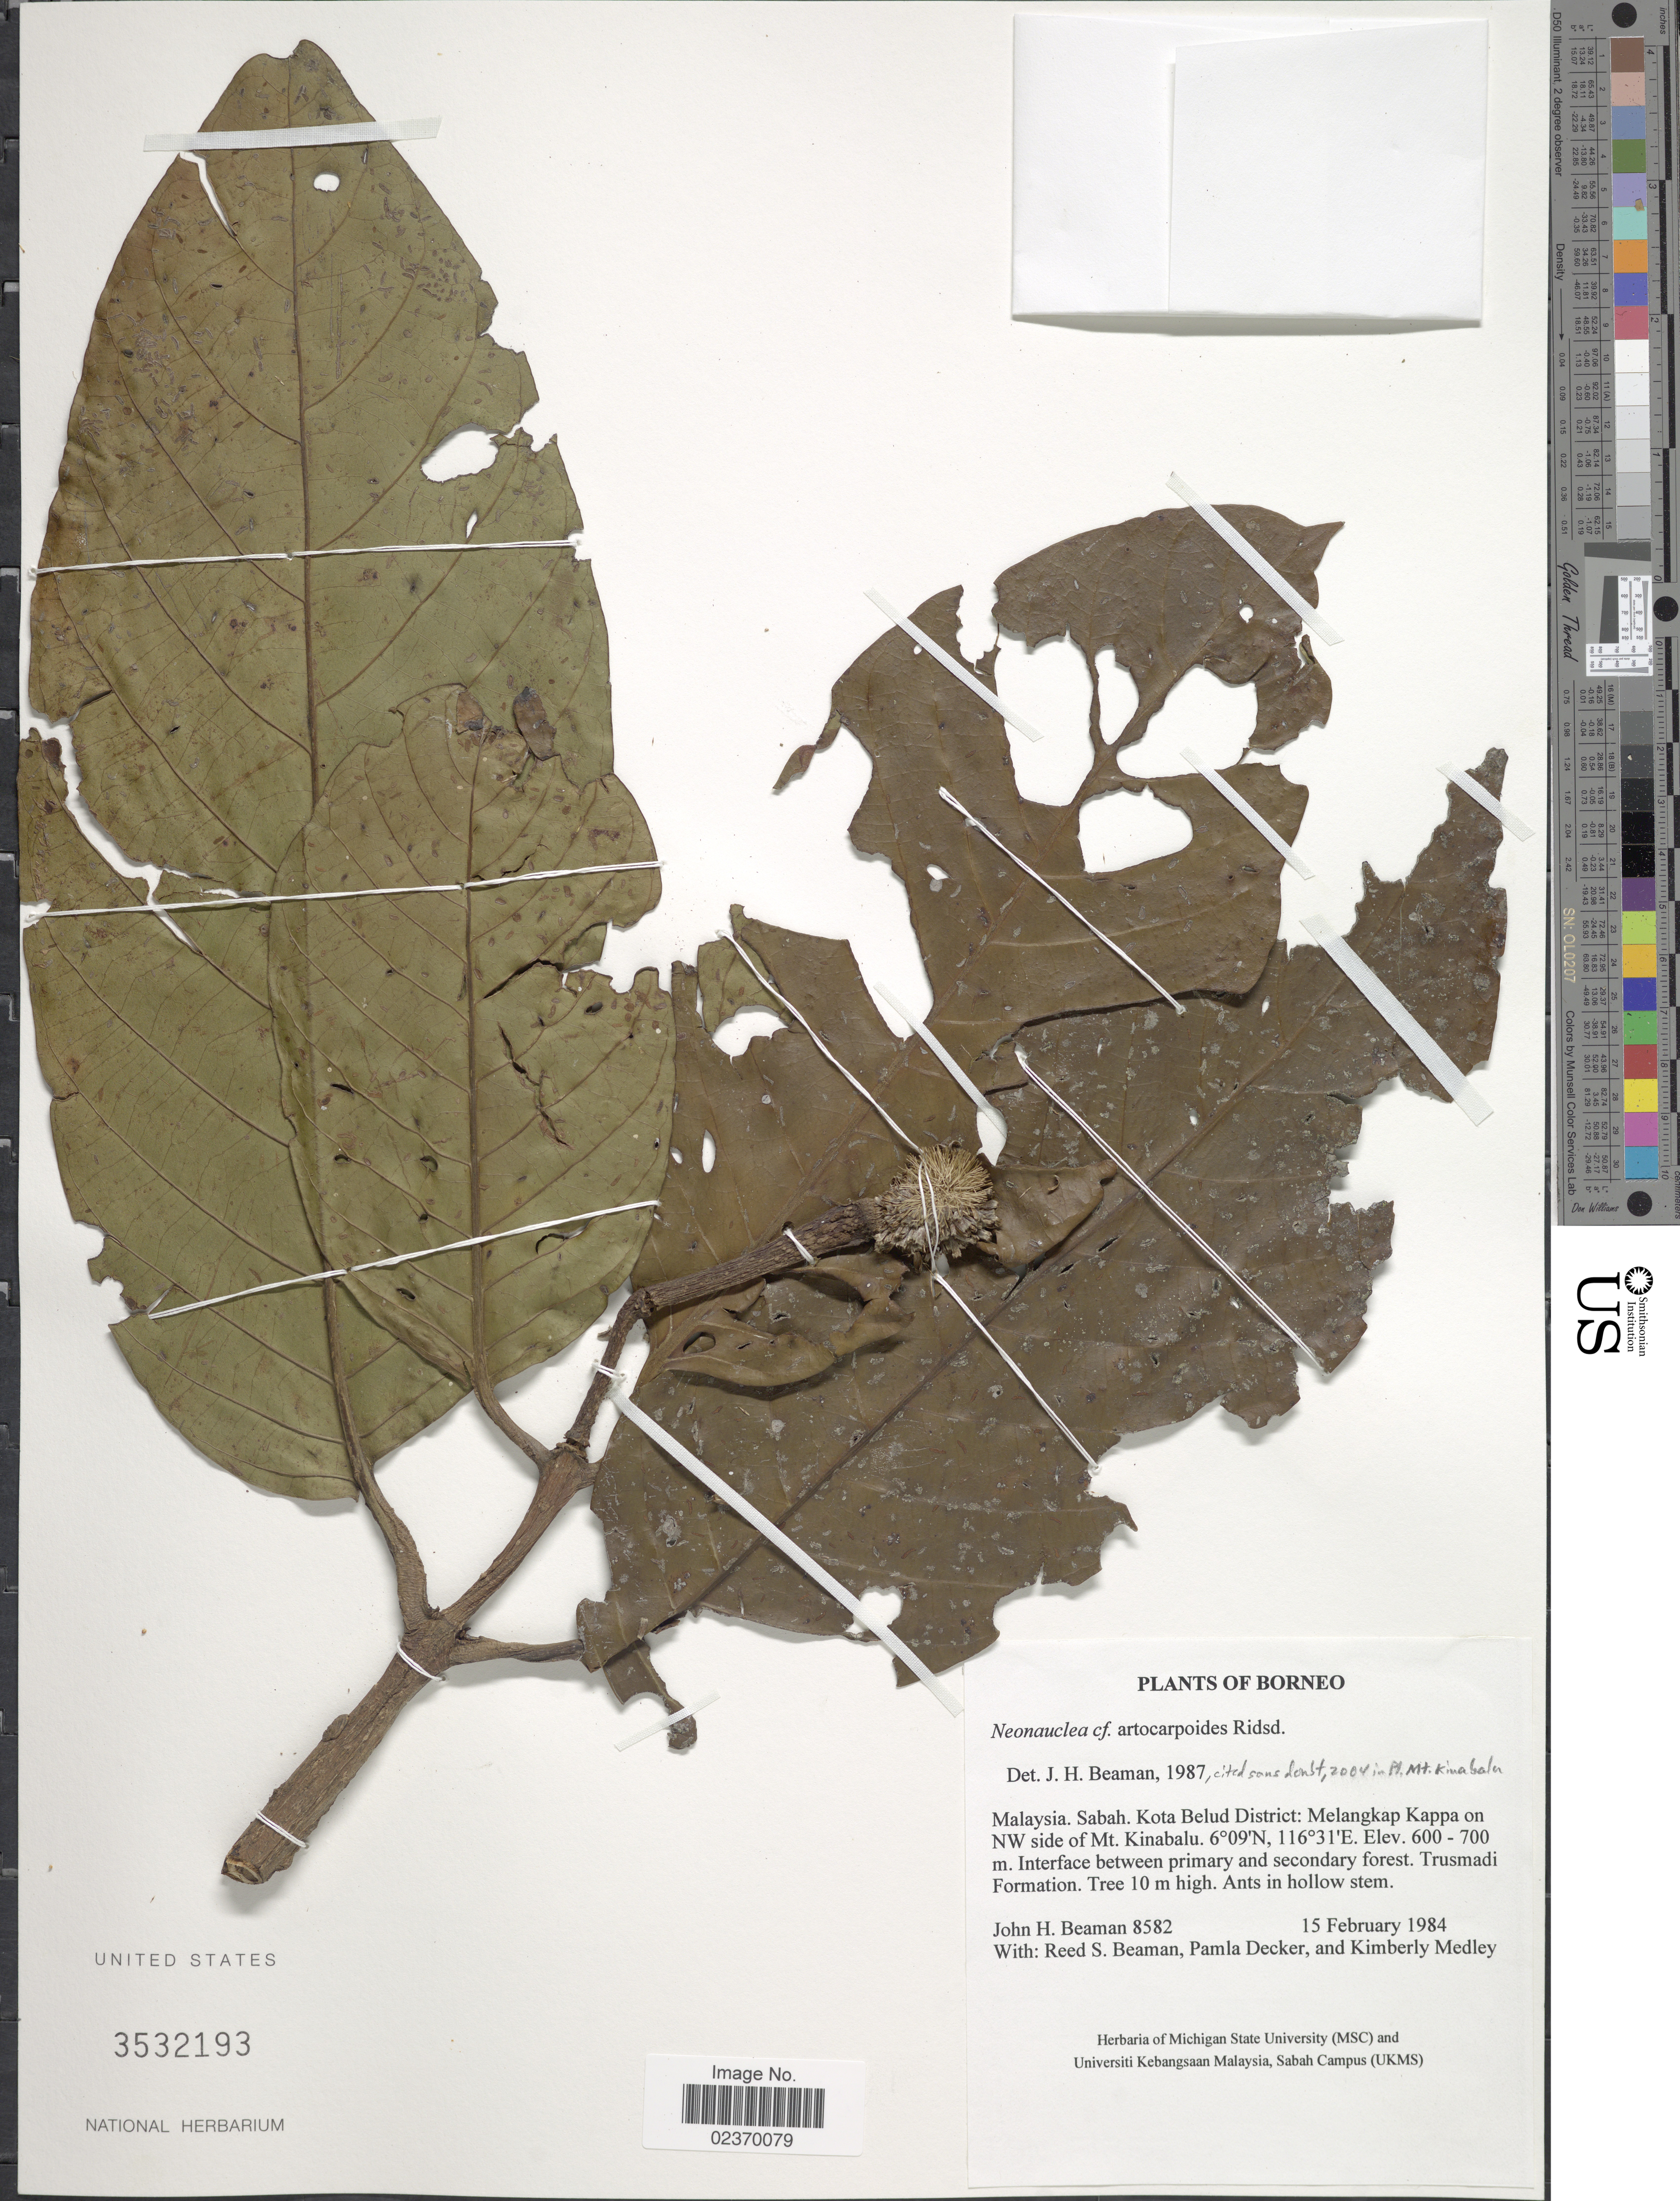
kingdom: Plantae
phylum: Tracheophyta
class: Magnoliopsida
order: Gentianales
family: Rubiaceae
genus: Neonauclea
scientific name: Neonauclea artocarpoides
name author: Risdale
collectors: J. H. Beaman, R. S. Beaman, P. Decker & K. Medley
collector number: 8582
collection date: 1984-02-15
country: Malaysia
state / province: Sabah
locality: Kota Belud District: Melangkap Kappa on NW side of Mt Kinabalu. Interface between primary and secondary forest. Trusmadi Formation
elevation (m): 600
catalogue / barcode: US 3532193